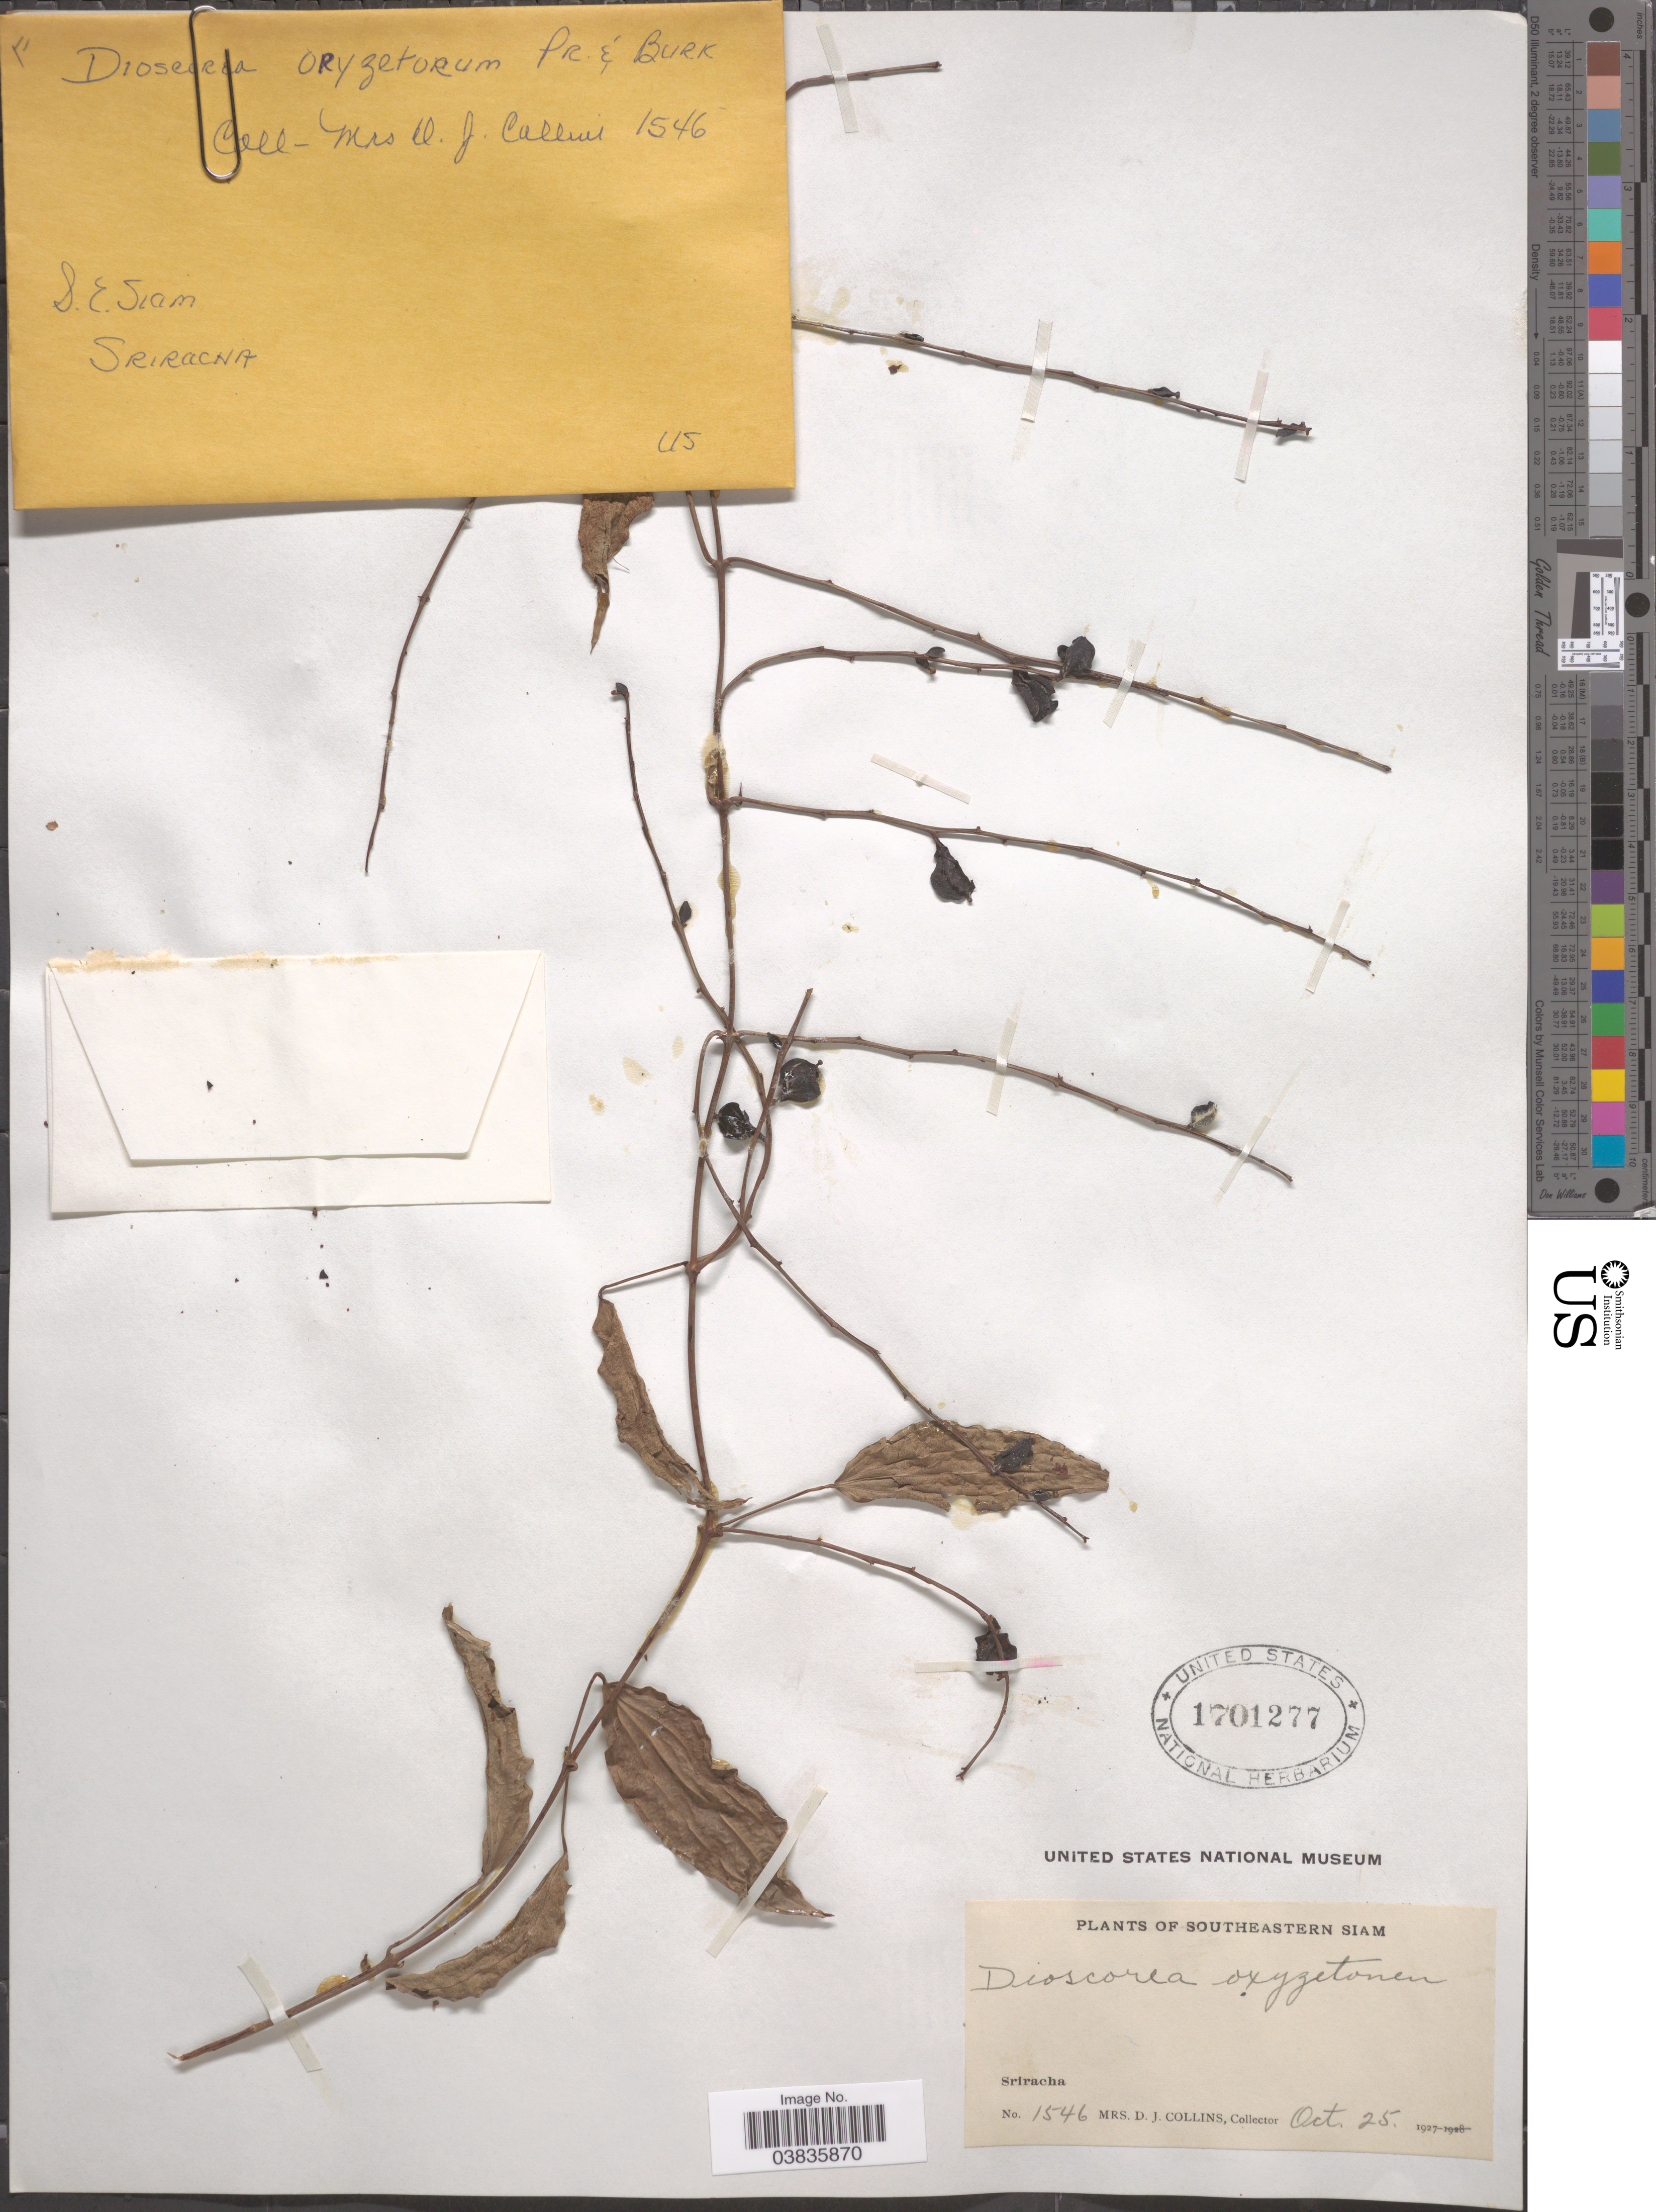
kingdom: Plantae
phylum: Tracheophyta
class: Liliopsida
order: Dioscoreales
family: Dioscoreaceae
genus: Dioscorea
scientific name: Dioscorea oryzetorum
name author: Prain & Burkill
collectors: Mrs. D. J. Collins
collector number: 1546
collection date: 1927-10-25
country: Thailand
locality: Southeastern Siam. Sriracha.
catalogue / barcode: US 1701277